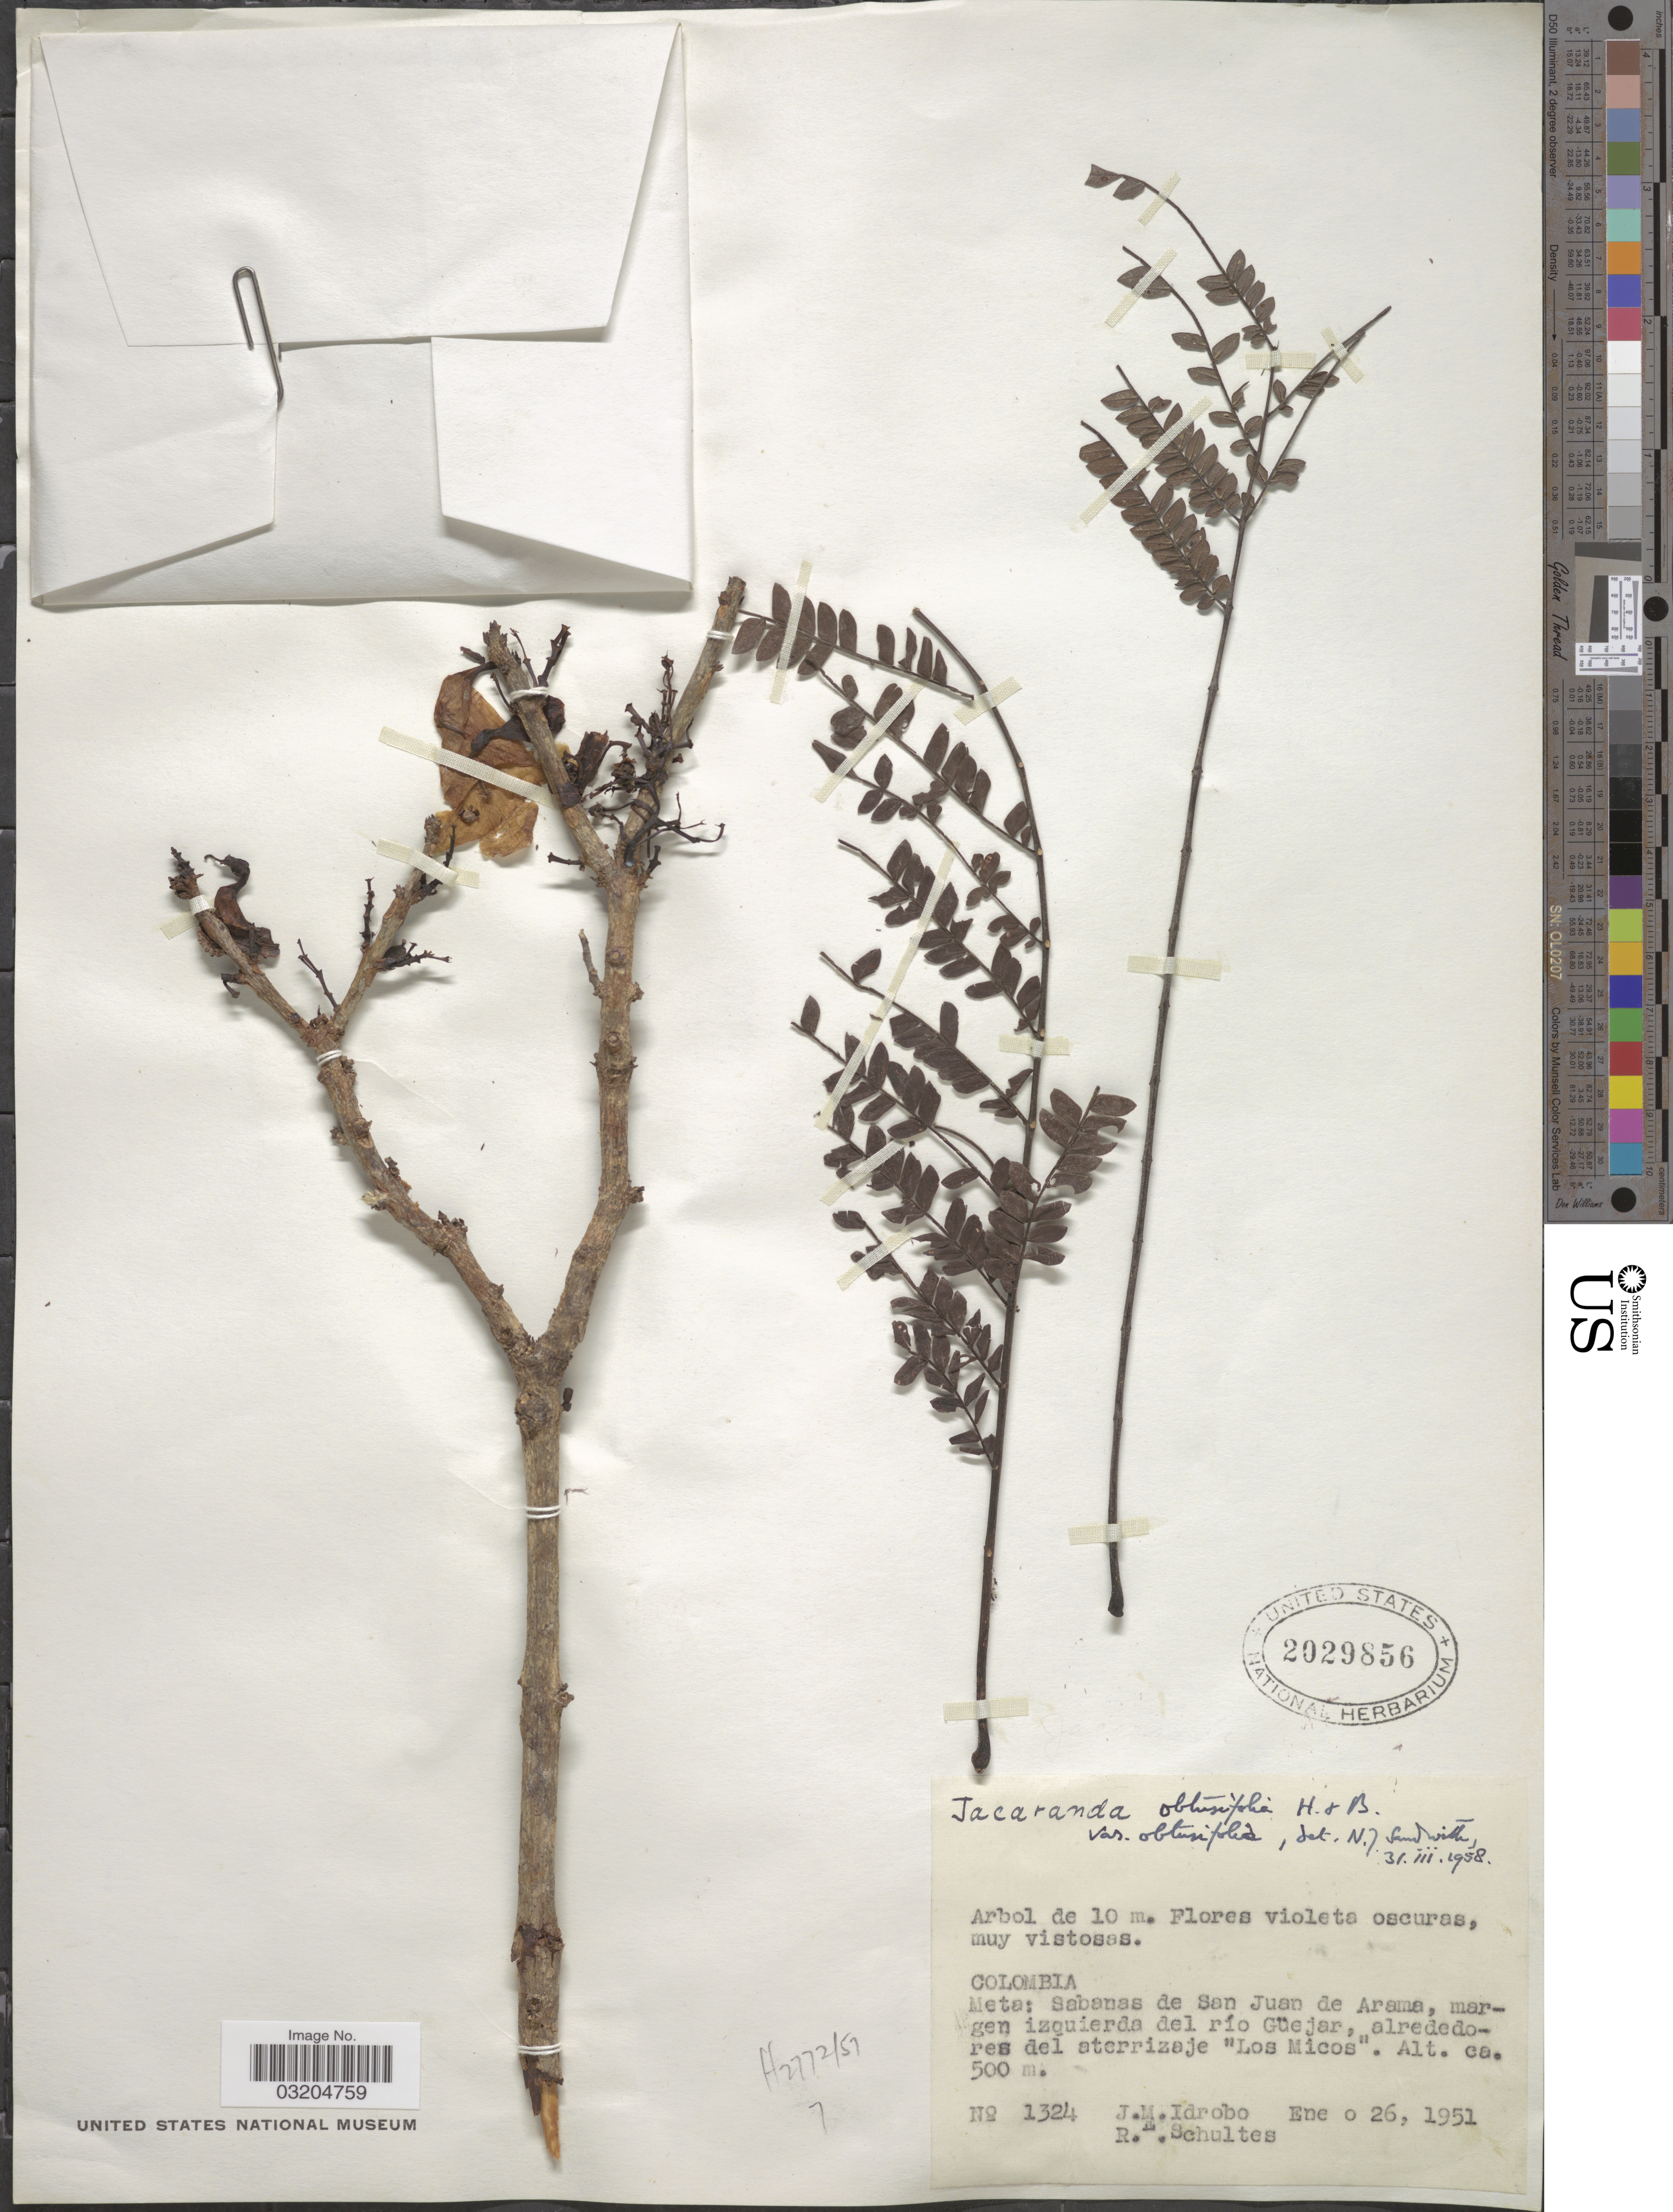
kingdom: Plantae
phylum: Tracheophyta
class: Magnoliopsida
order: Lamiales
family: Bignoniaceae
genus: Jacaranda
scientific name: Jacaranda obtusifolia subsp. obtusifolia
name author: Bonpl.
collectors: J. M. Idrobo & R. E. Schultes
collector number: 1324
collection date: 1951-01-26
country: Colombia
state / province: Meta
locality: Sabanas de San Juan de Arama, margen izquierda del río Güejar, alrededores del aterrizaje "Los Micos".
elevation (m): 500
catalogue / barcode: US 2029856